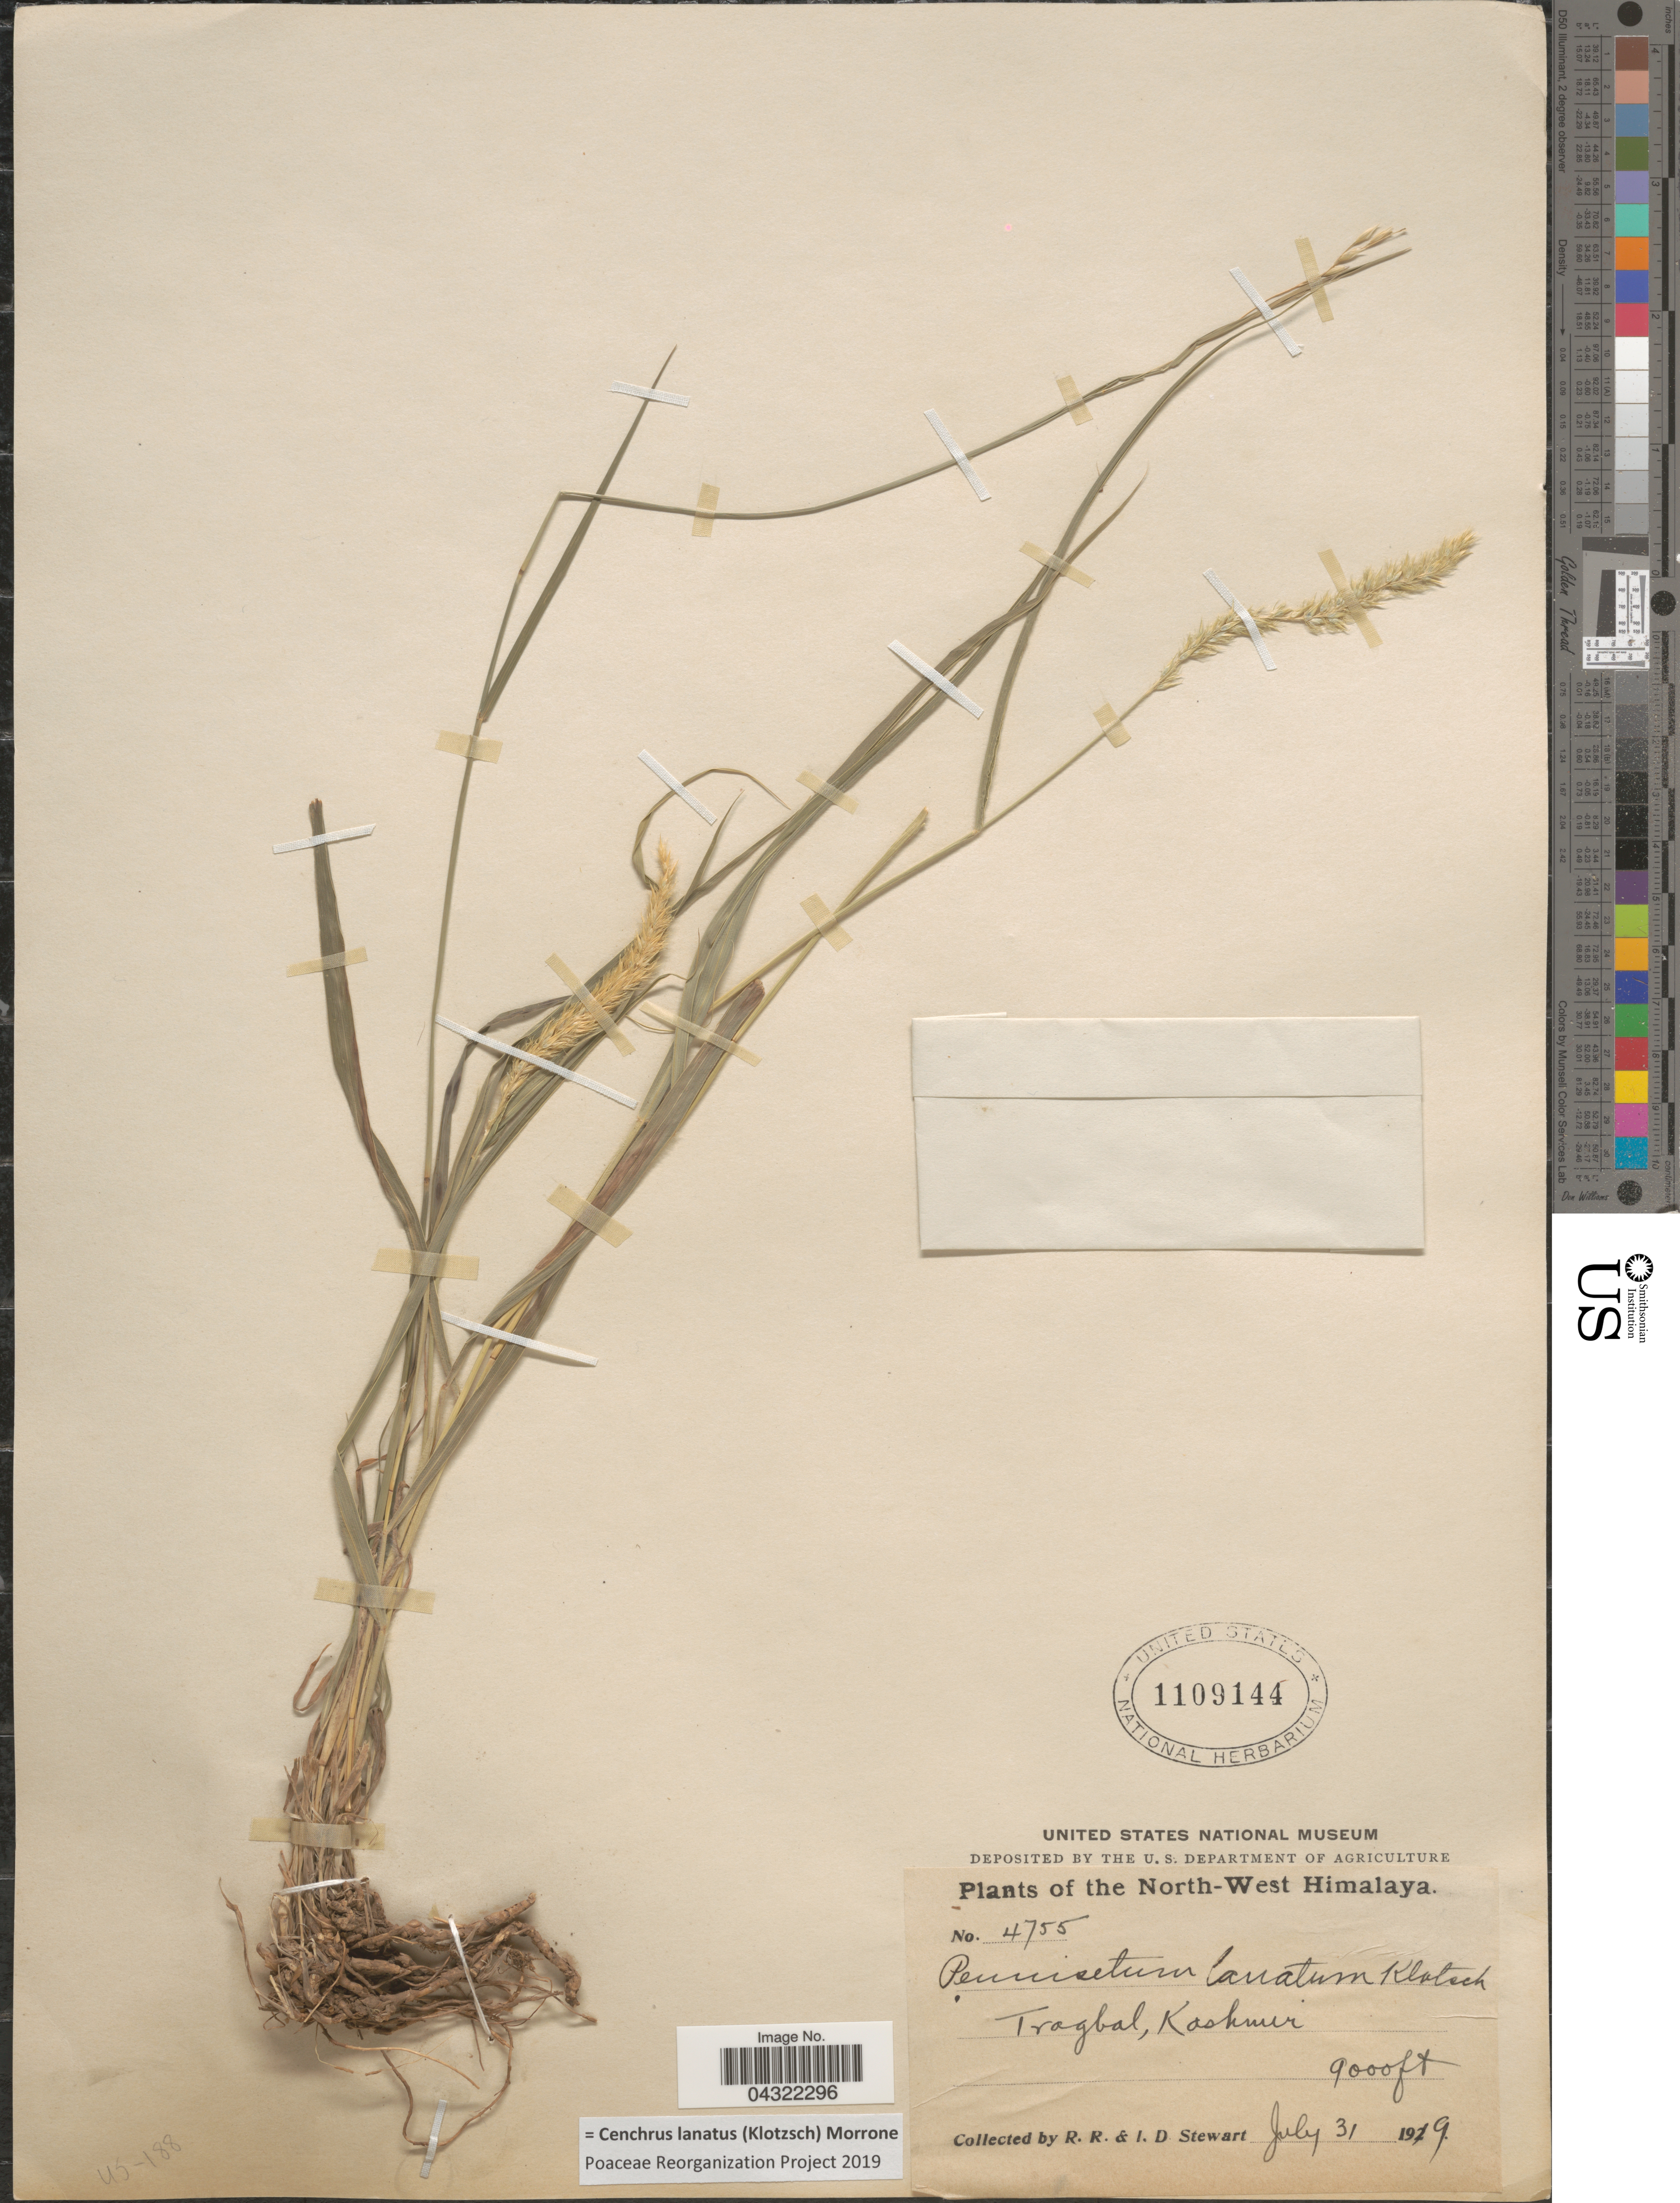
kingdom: Plantae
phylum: Tracheophyta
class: Liliopsida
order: Poales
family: Poaceae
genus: Cenchrus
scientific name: Cenchrus lanatus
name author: (Klotzsch) Morrone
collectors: R. Stewart & I. Stewart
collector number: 4755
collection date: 1919-07-31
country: India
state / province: Jammu and Kashmir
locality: North-West Himalaya. Tragbal, Kashmir.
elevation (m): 2743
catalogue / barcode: US 1109144